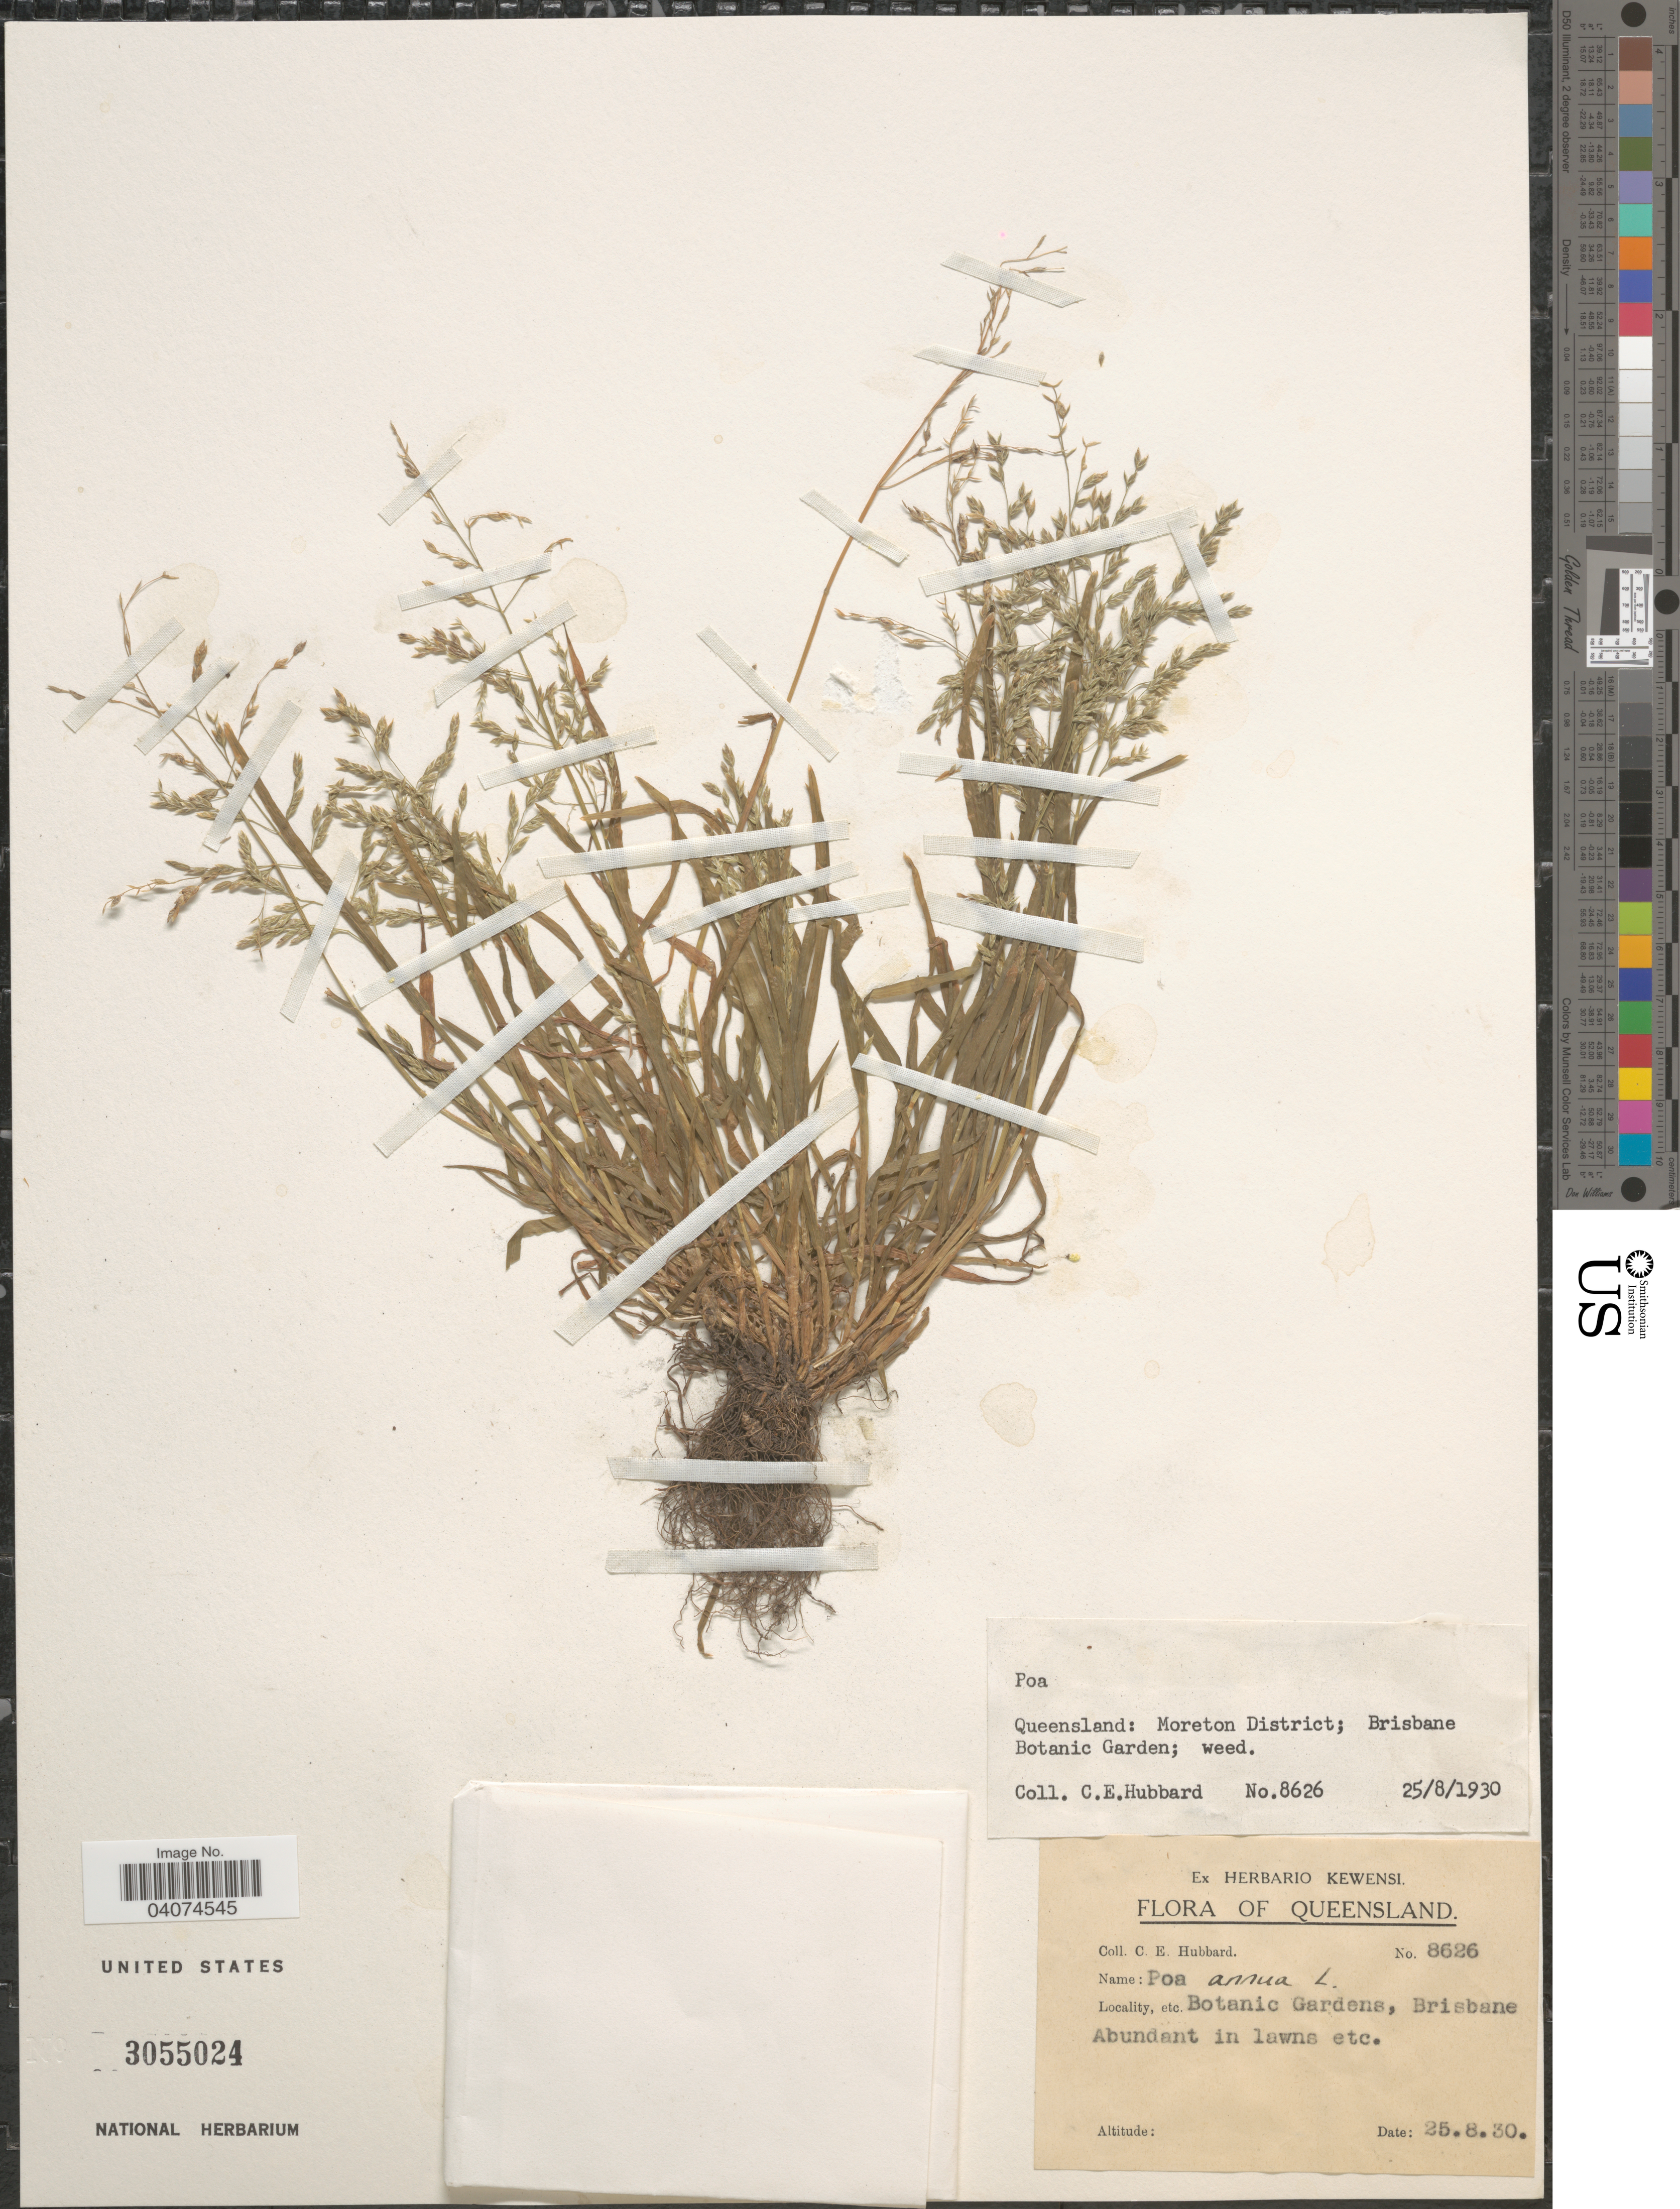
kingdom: Plantae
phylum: Tracheophyta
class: Liliopsida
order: Poales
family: Poaceae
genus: Poa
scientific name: Poa annua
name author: L.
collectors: C. E. Hubbard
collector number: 8626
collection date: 1930-08-25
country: Australia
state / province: Queensland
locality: Moreton District; Brisbane Botanic Garden.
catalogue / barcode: US 3055024